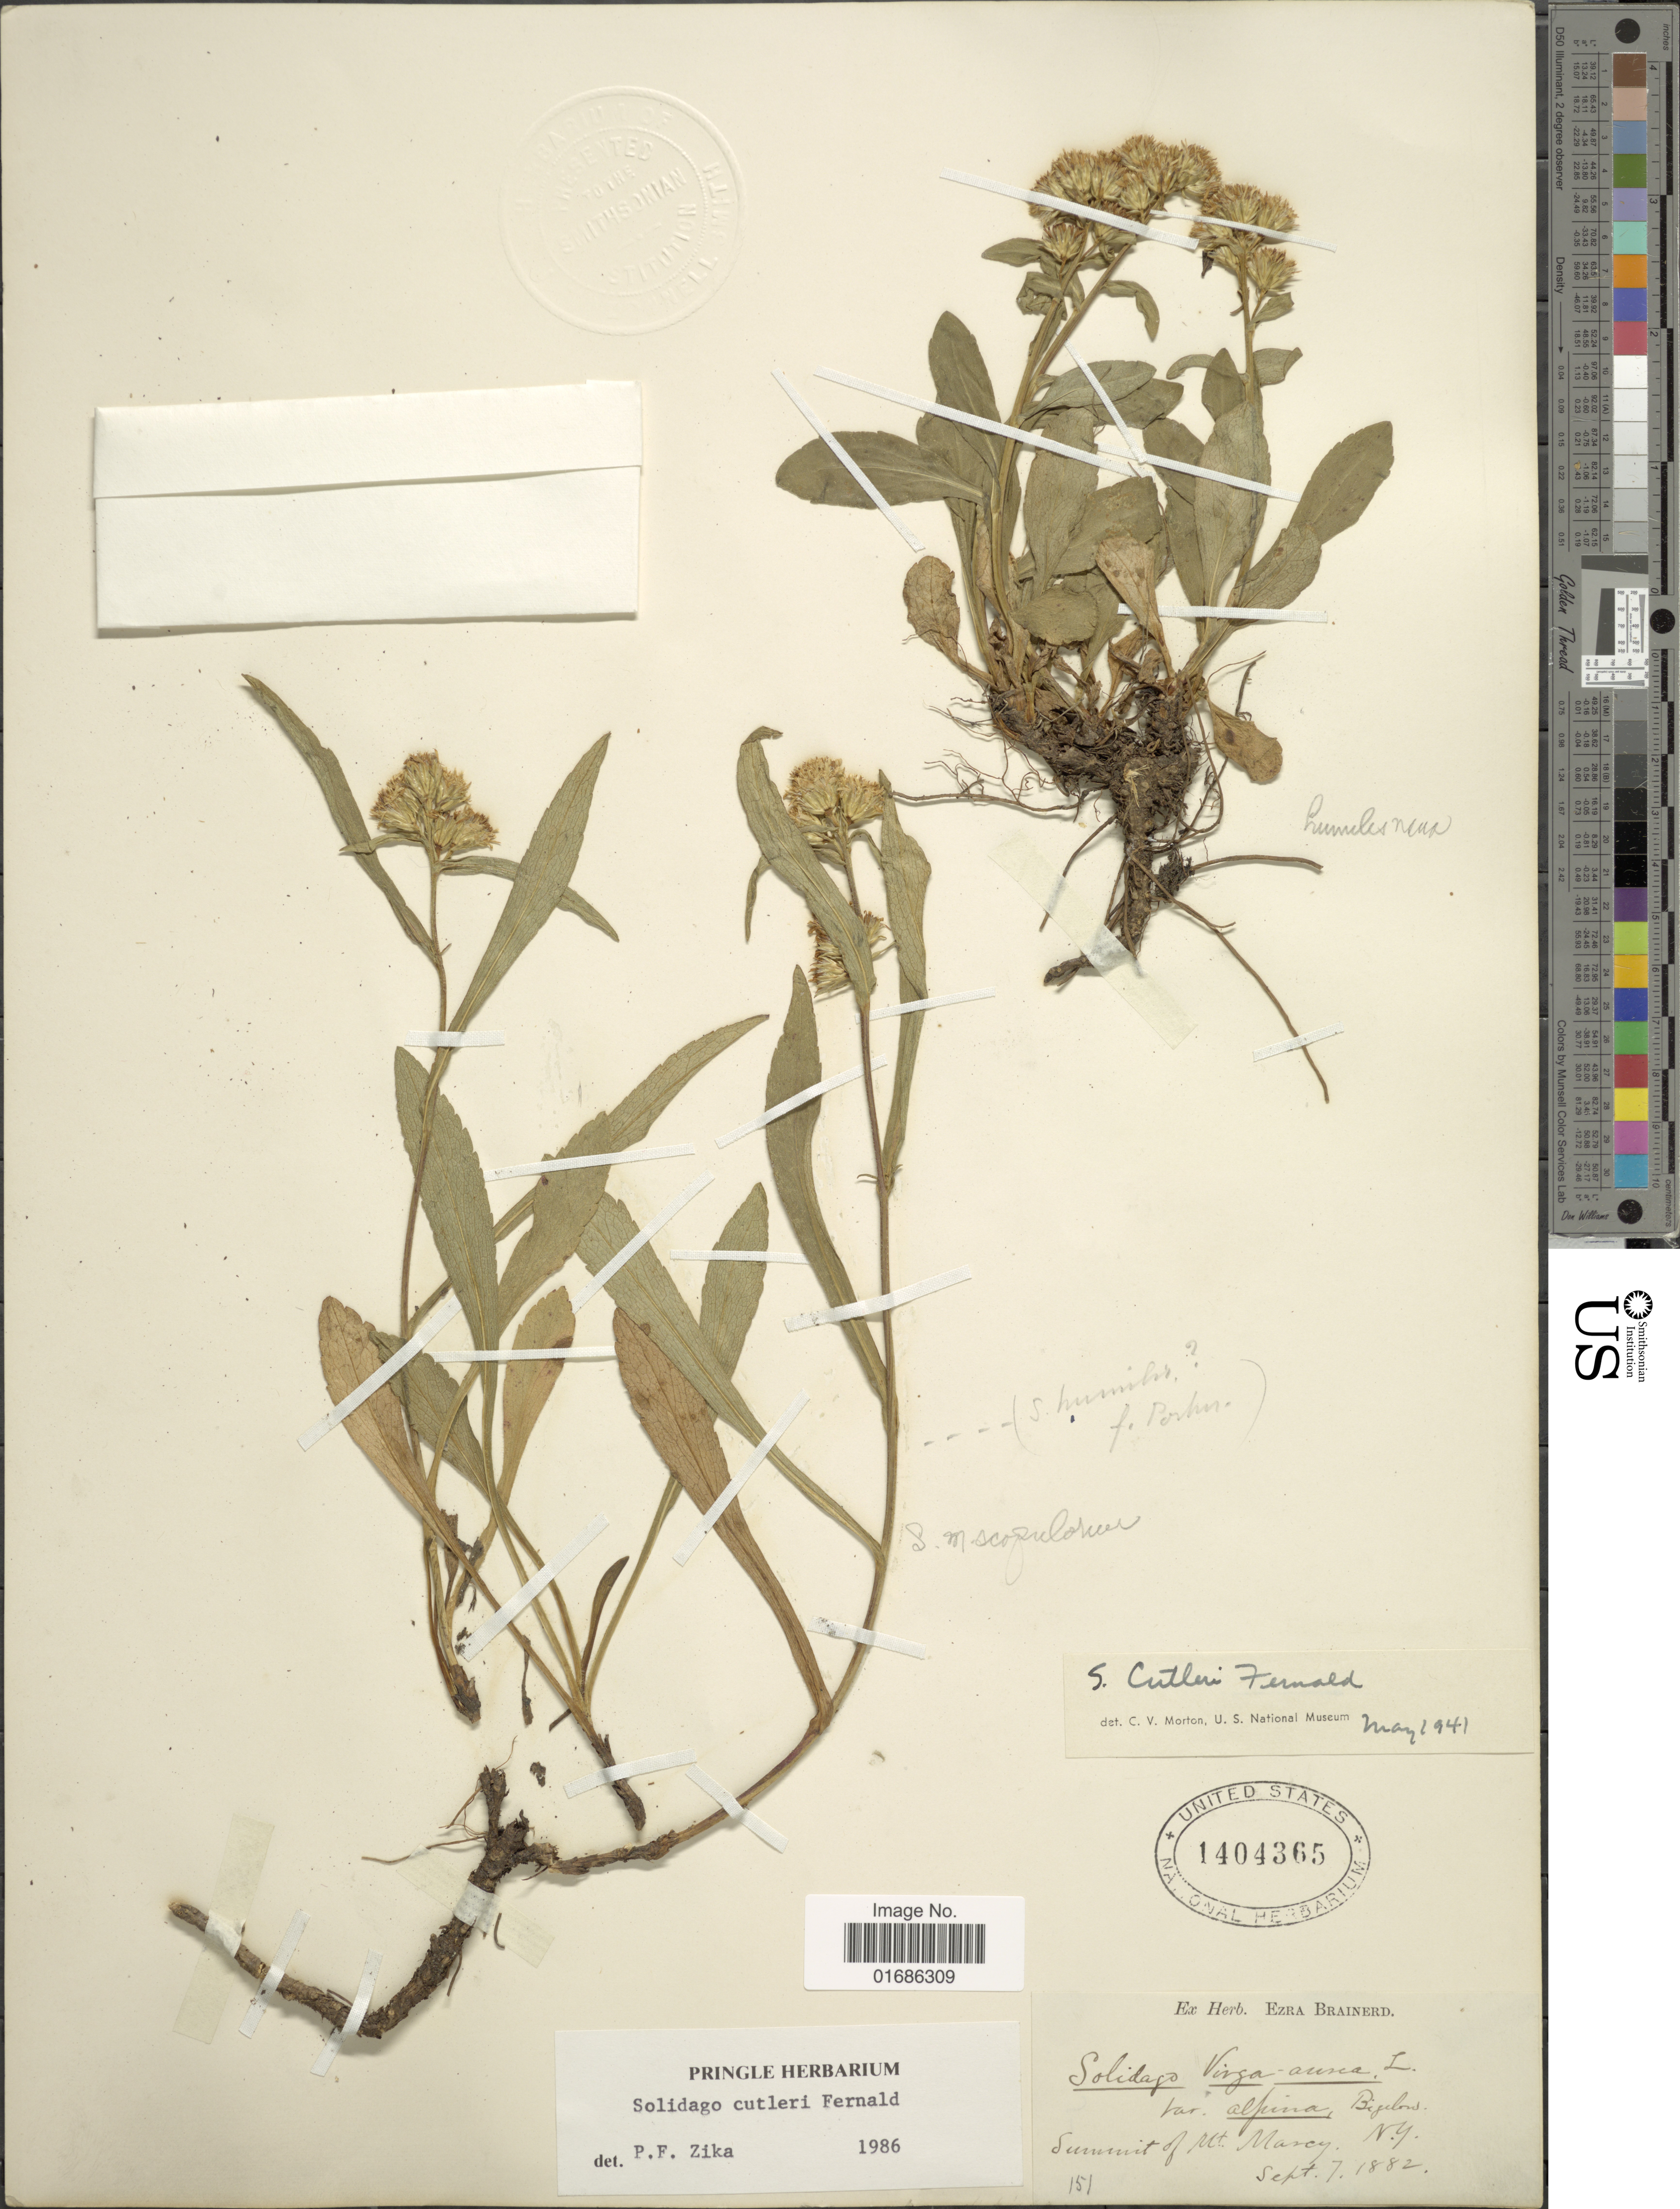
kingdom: Plantae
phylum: Tracheophyta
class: Magnoliopsida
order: Asterales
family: Asteraceae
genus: Solidago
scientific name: Solidago cutleri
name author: Fernald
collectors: ex herb. Ezra Brainerd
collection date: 1882-09-07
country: United States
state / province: New York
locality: Summit of Mt Marcy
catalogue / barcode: US 1404365